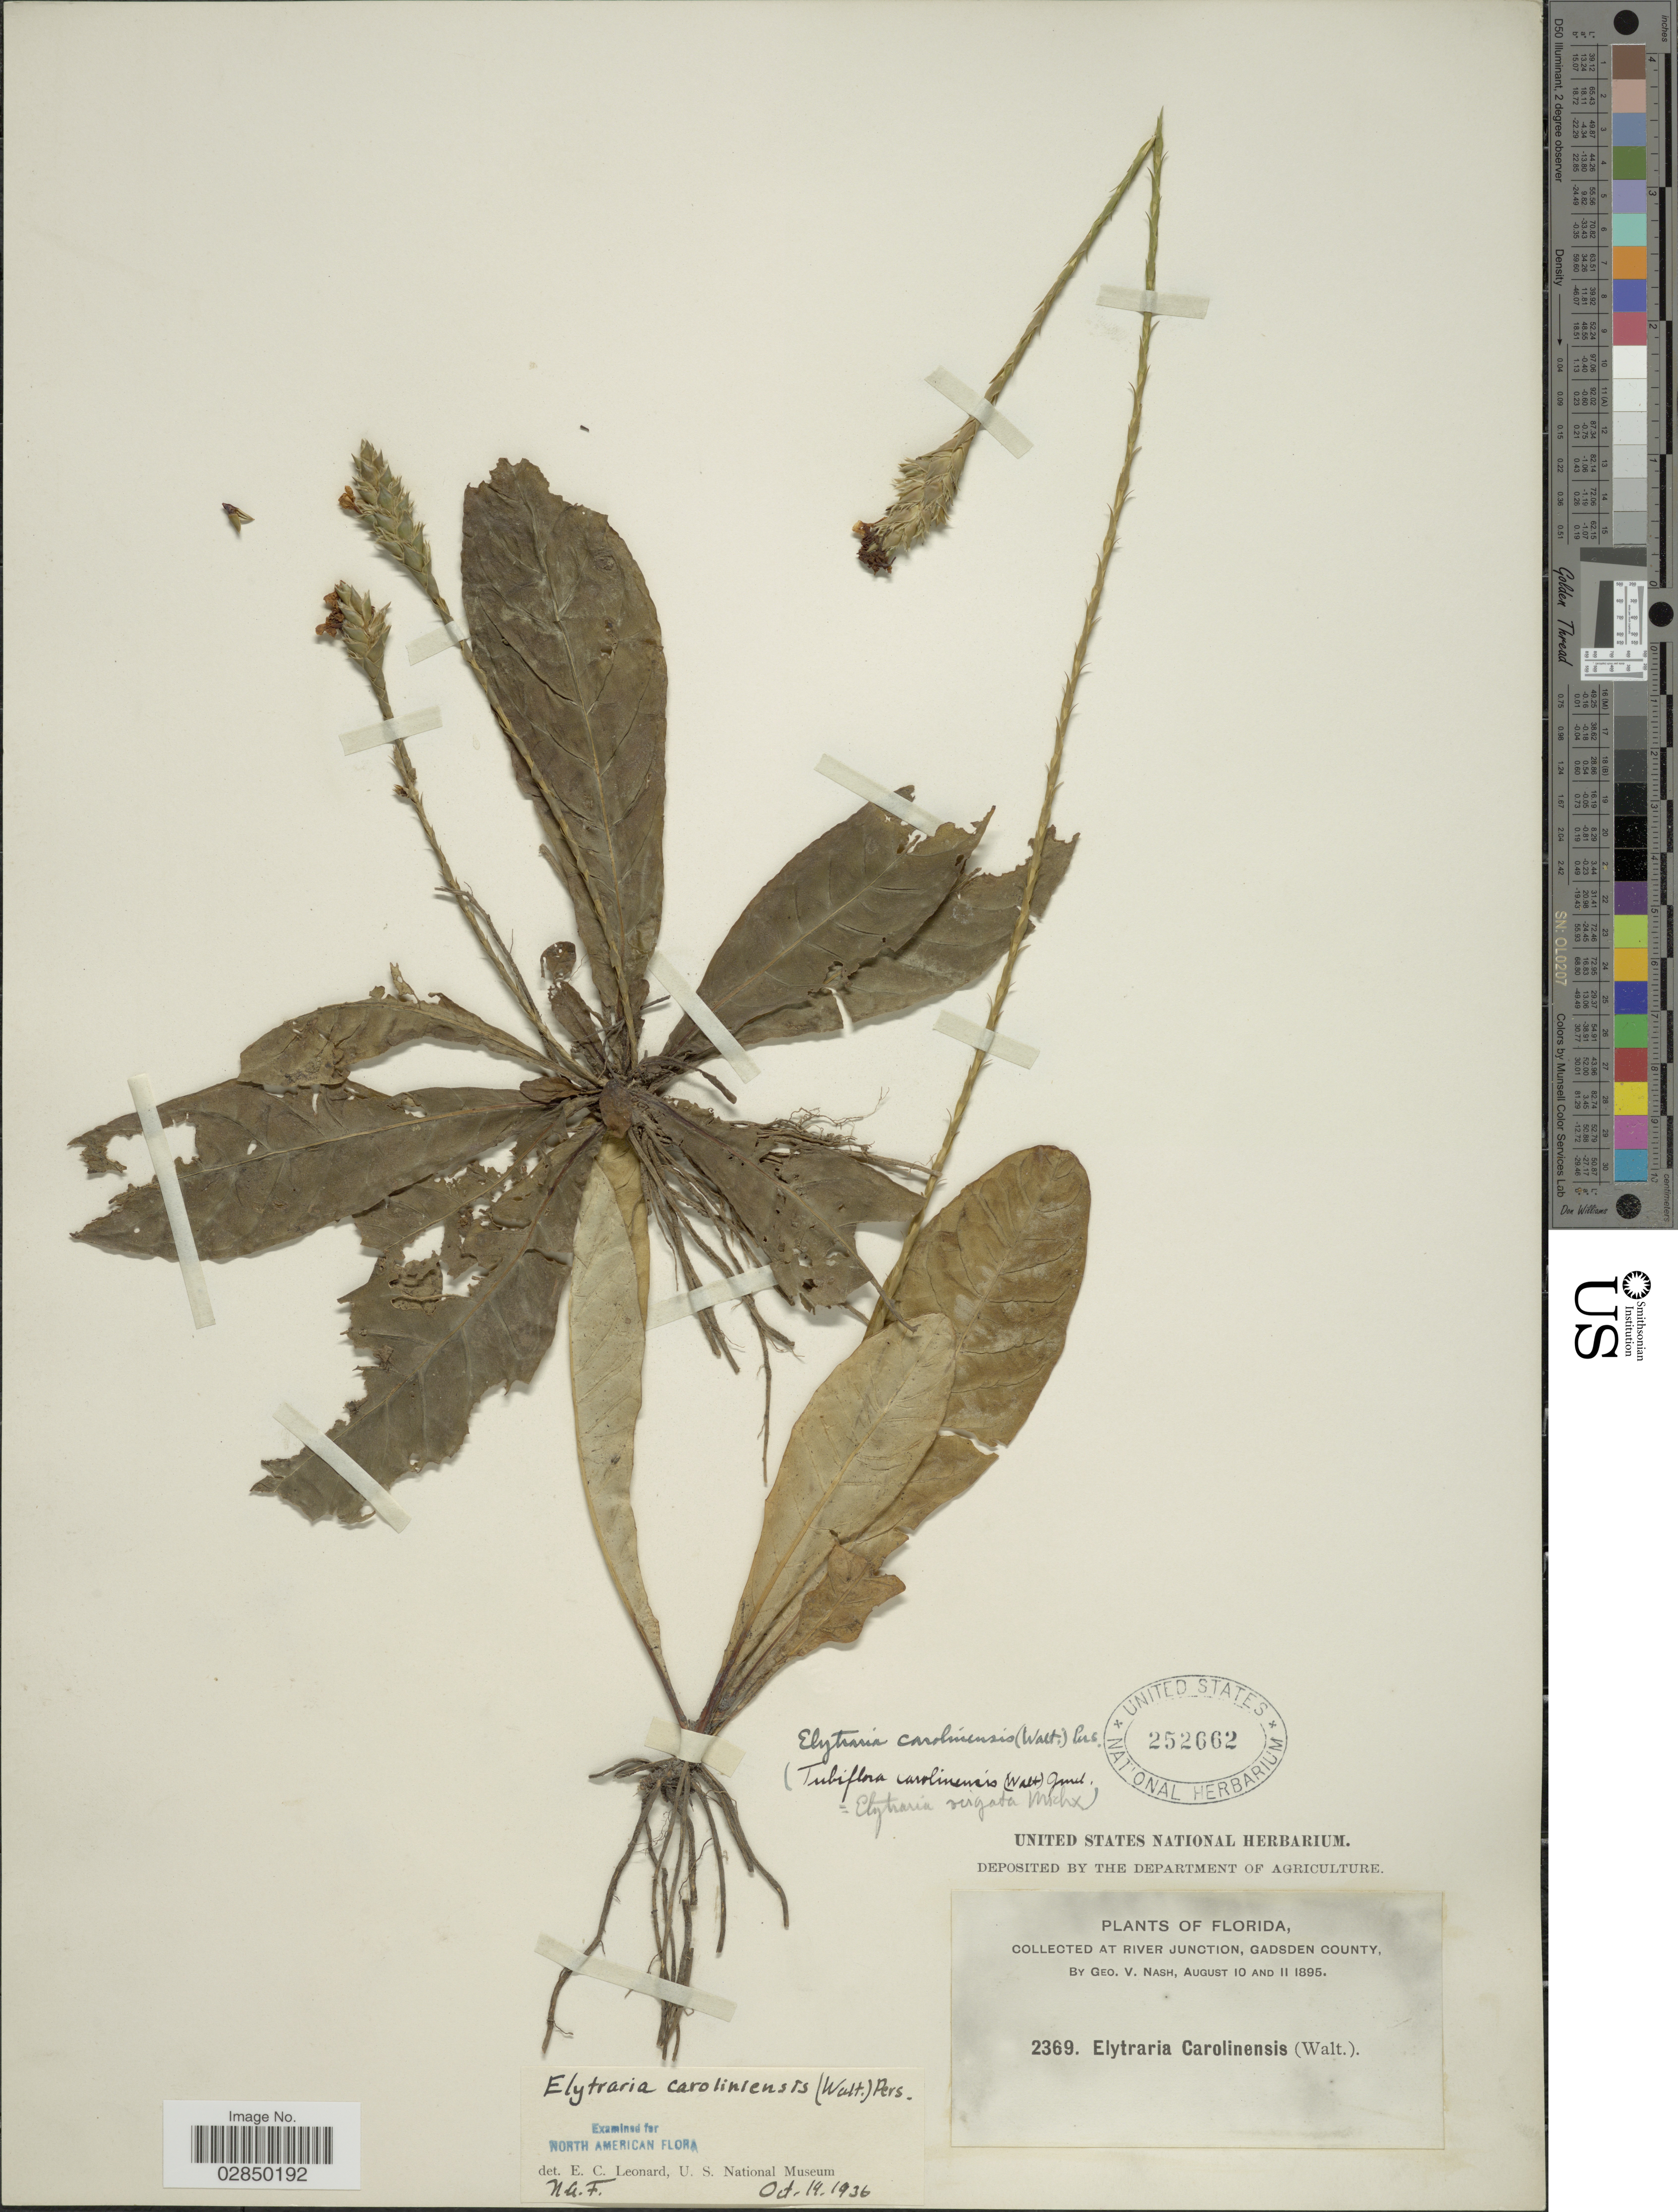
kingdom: Plantae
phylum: Tracheophyta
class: Magnoliopsida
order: Lamiales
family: Acanthaceae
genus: Elytraria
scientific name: Elytraria caroliniensis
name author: (J.F. Gmel.) Pers.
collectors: G. V. Nash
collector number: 2369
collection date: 1895-08-10/1895-08-11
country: United States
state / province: Florida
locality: River Junction, Gadsden County.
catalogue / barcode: US 252662